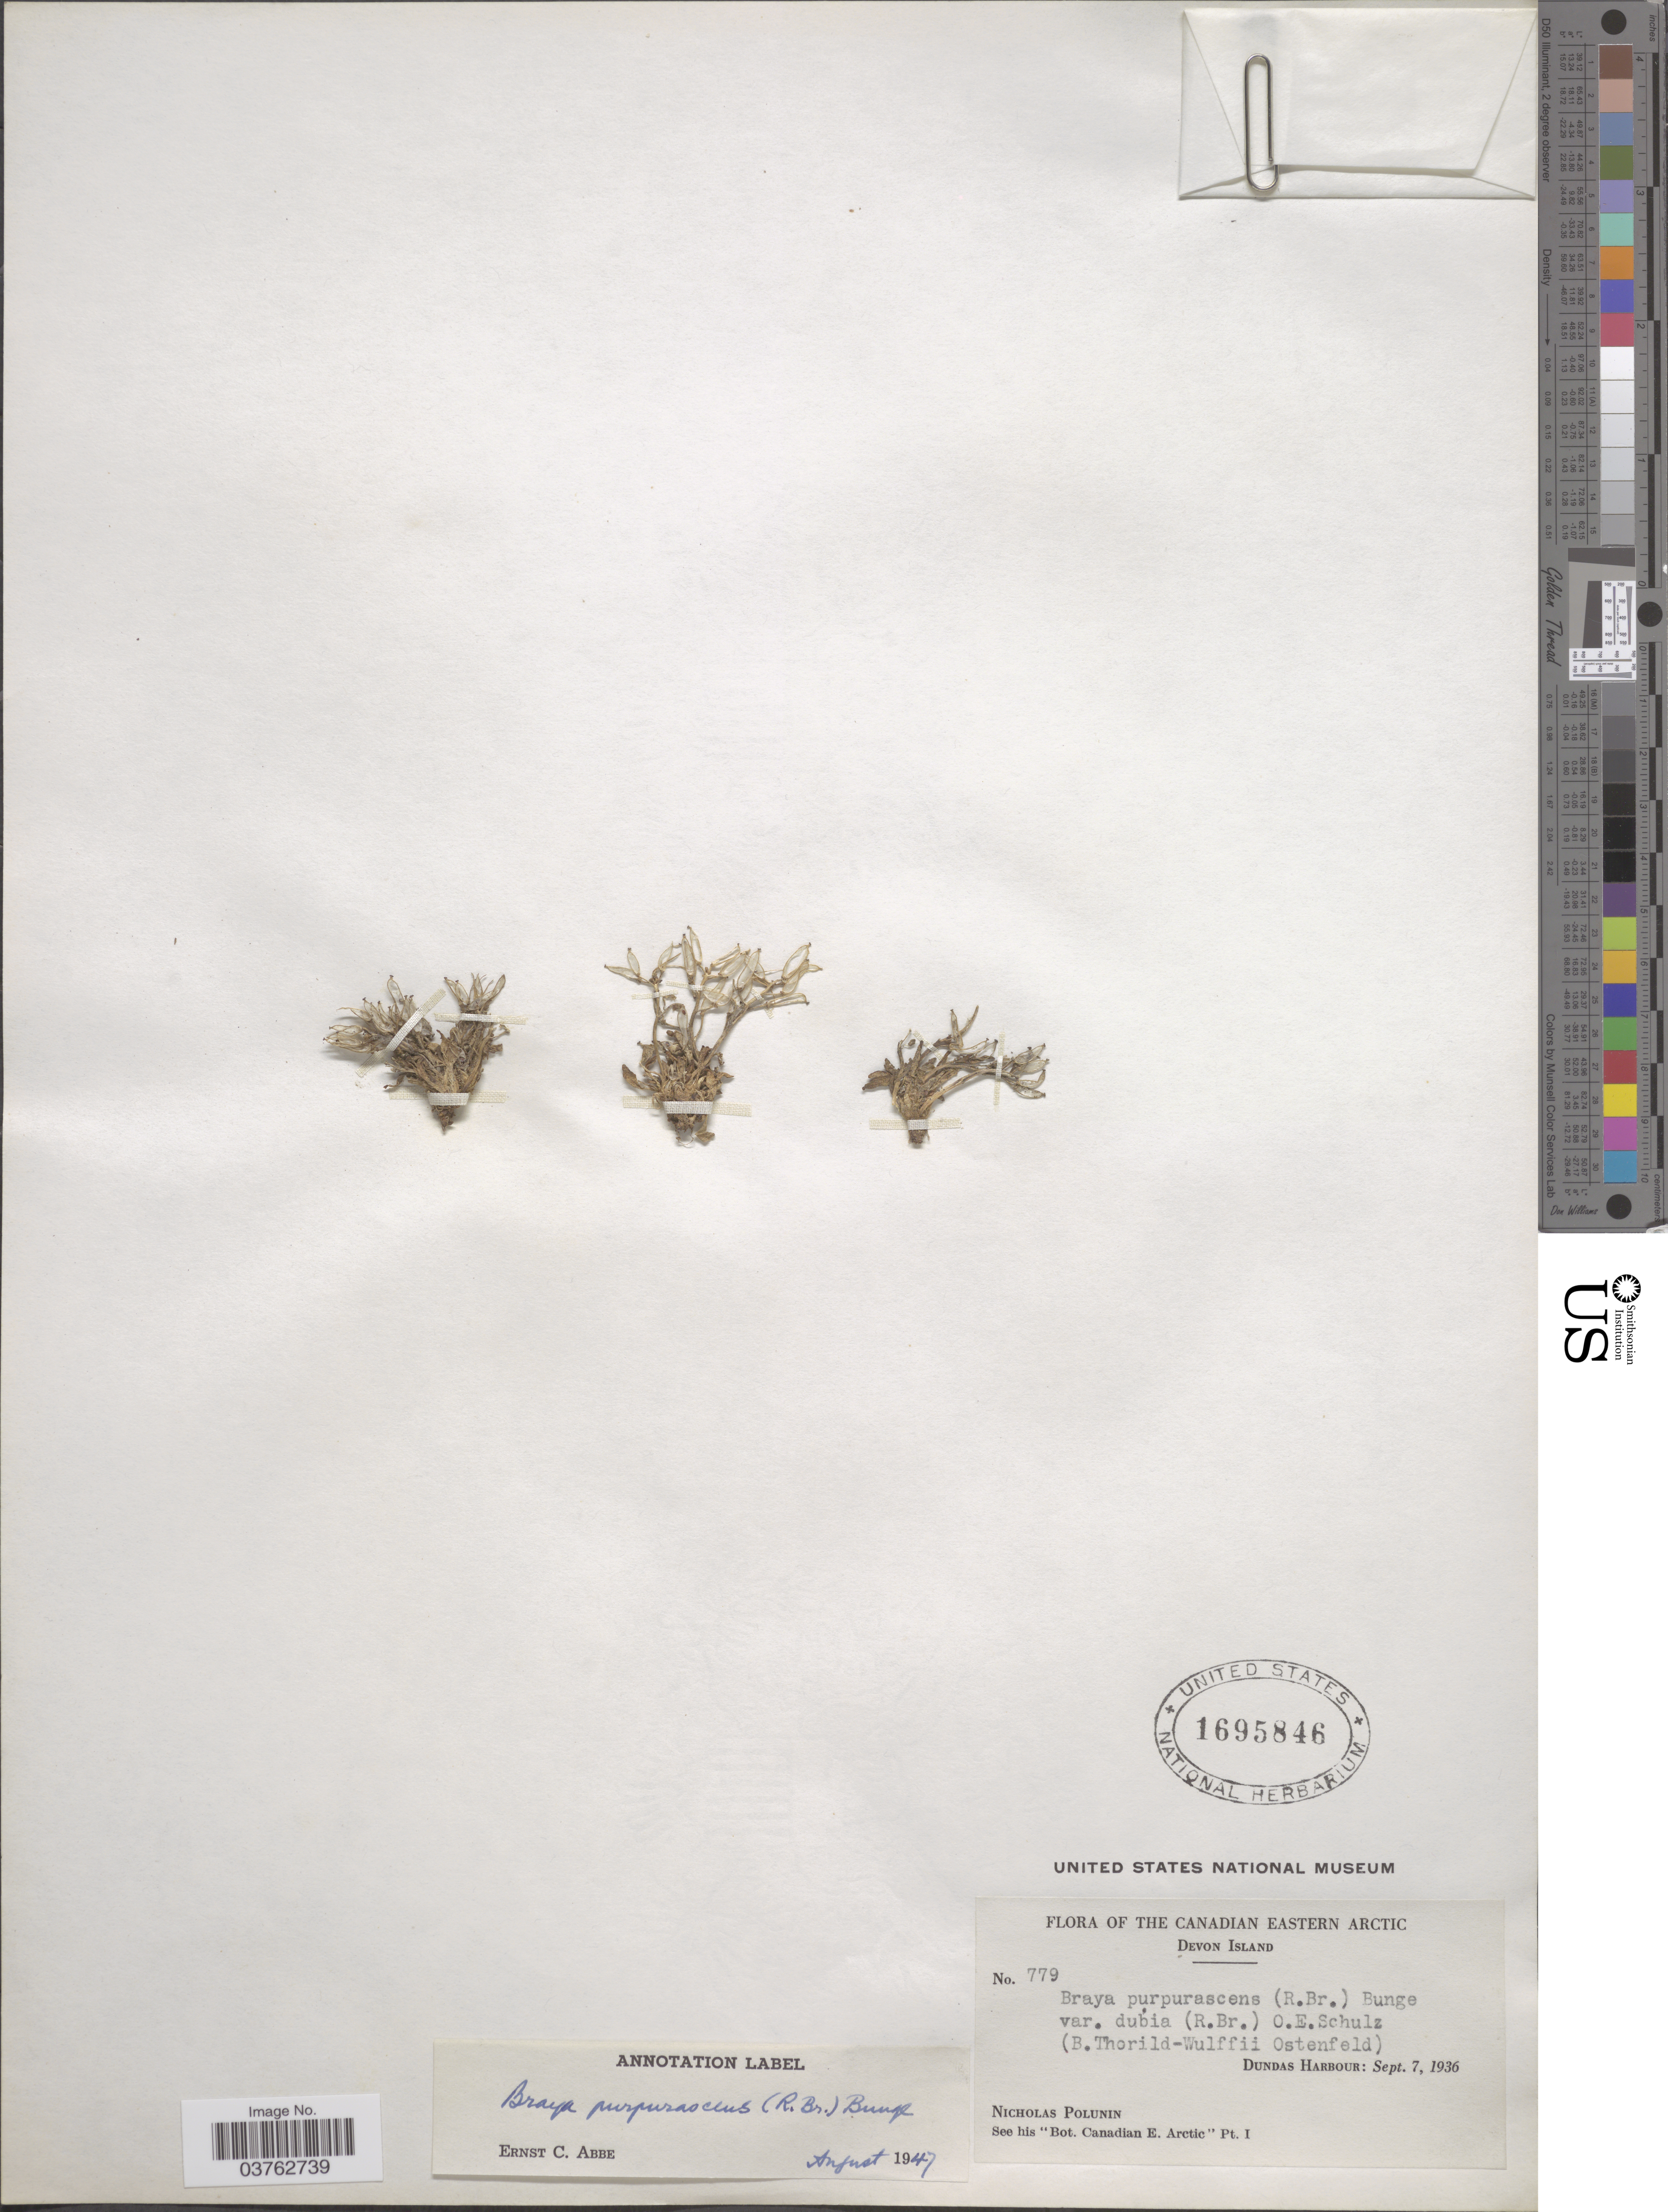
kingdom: Plantae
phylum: Tracheophyta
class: Magnoliopsida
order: Brassicales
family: Brassicaceae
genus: Braya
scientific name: Braya purpurascens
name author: (R. Br.) Bunge ex Ledeb.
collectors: N. V. Polunin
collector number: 779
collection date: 1936-09-07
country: Canada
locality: The Canadian Eastern Arctic. Devon Island. Dundas Harbour.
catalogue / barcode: US 1695846